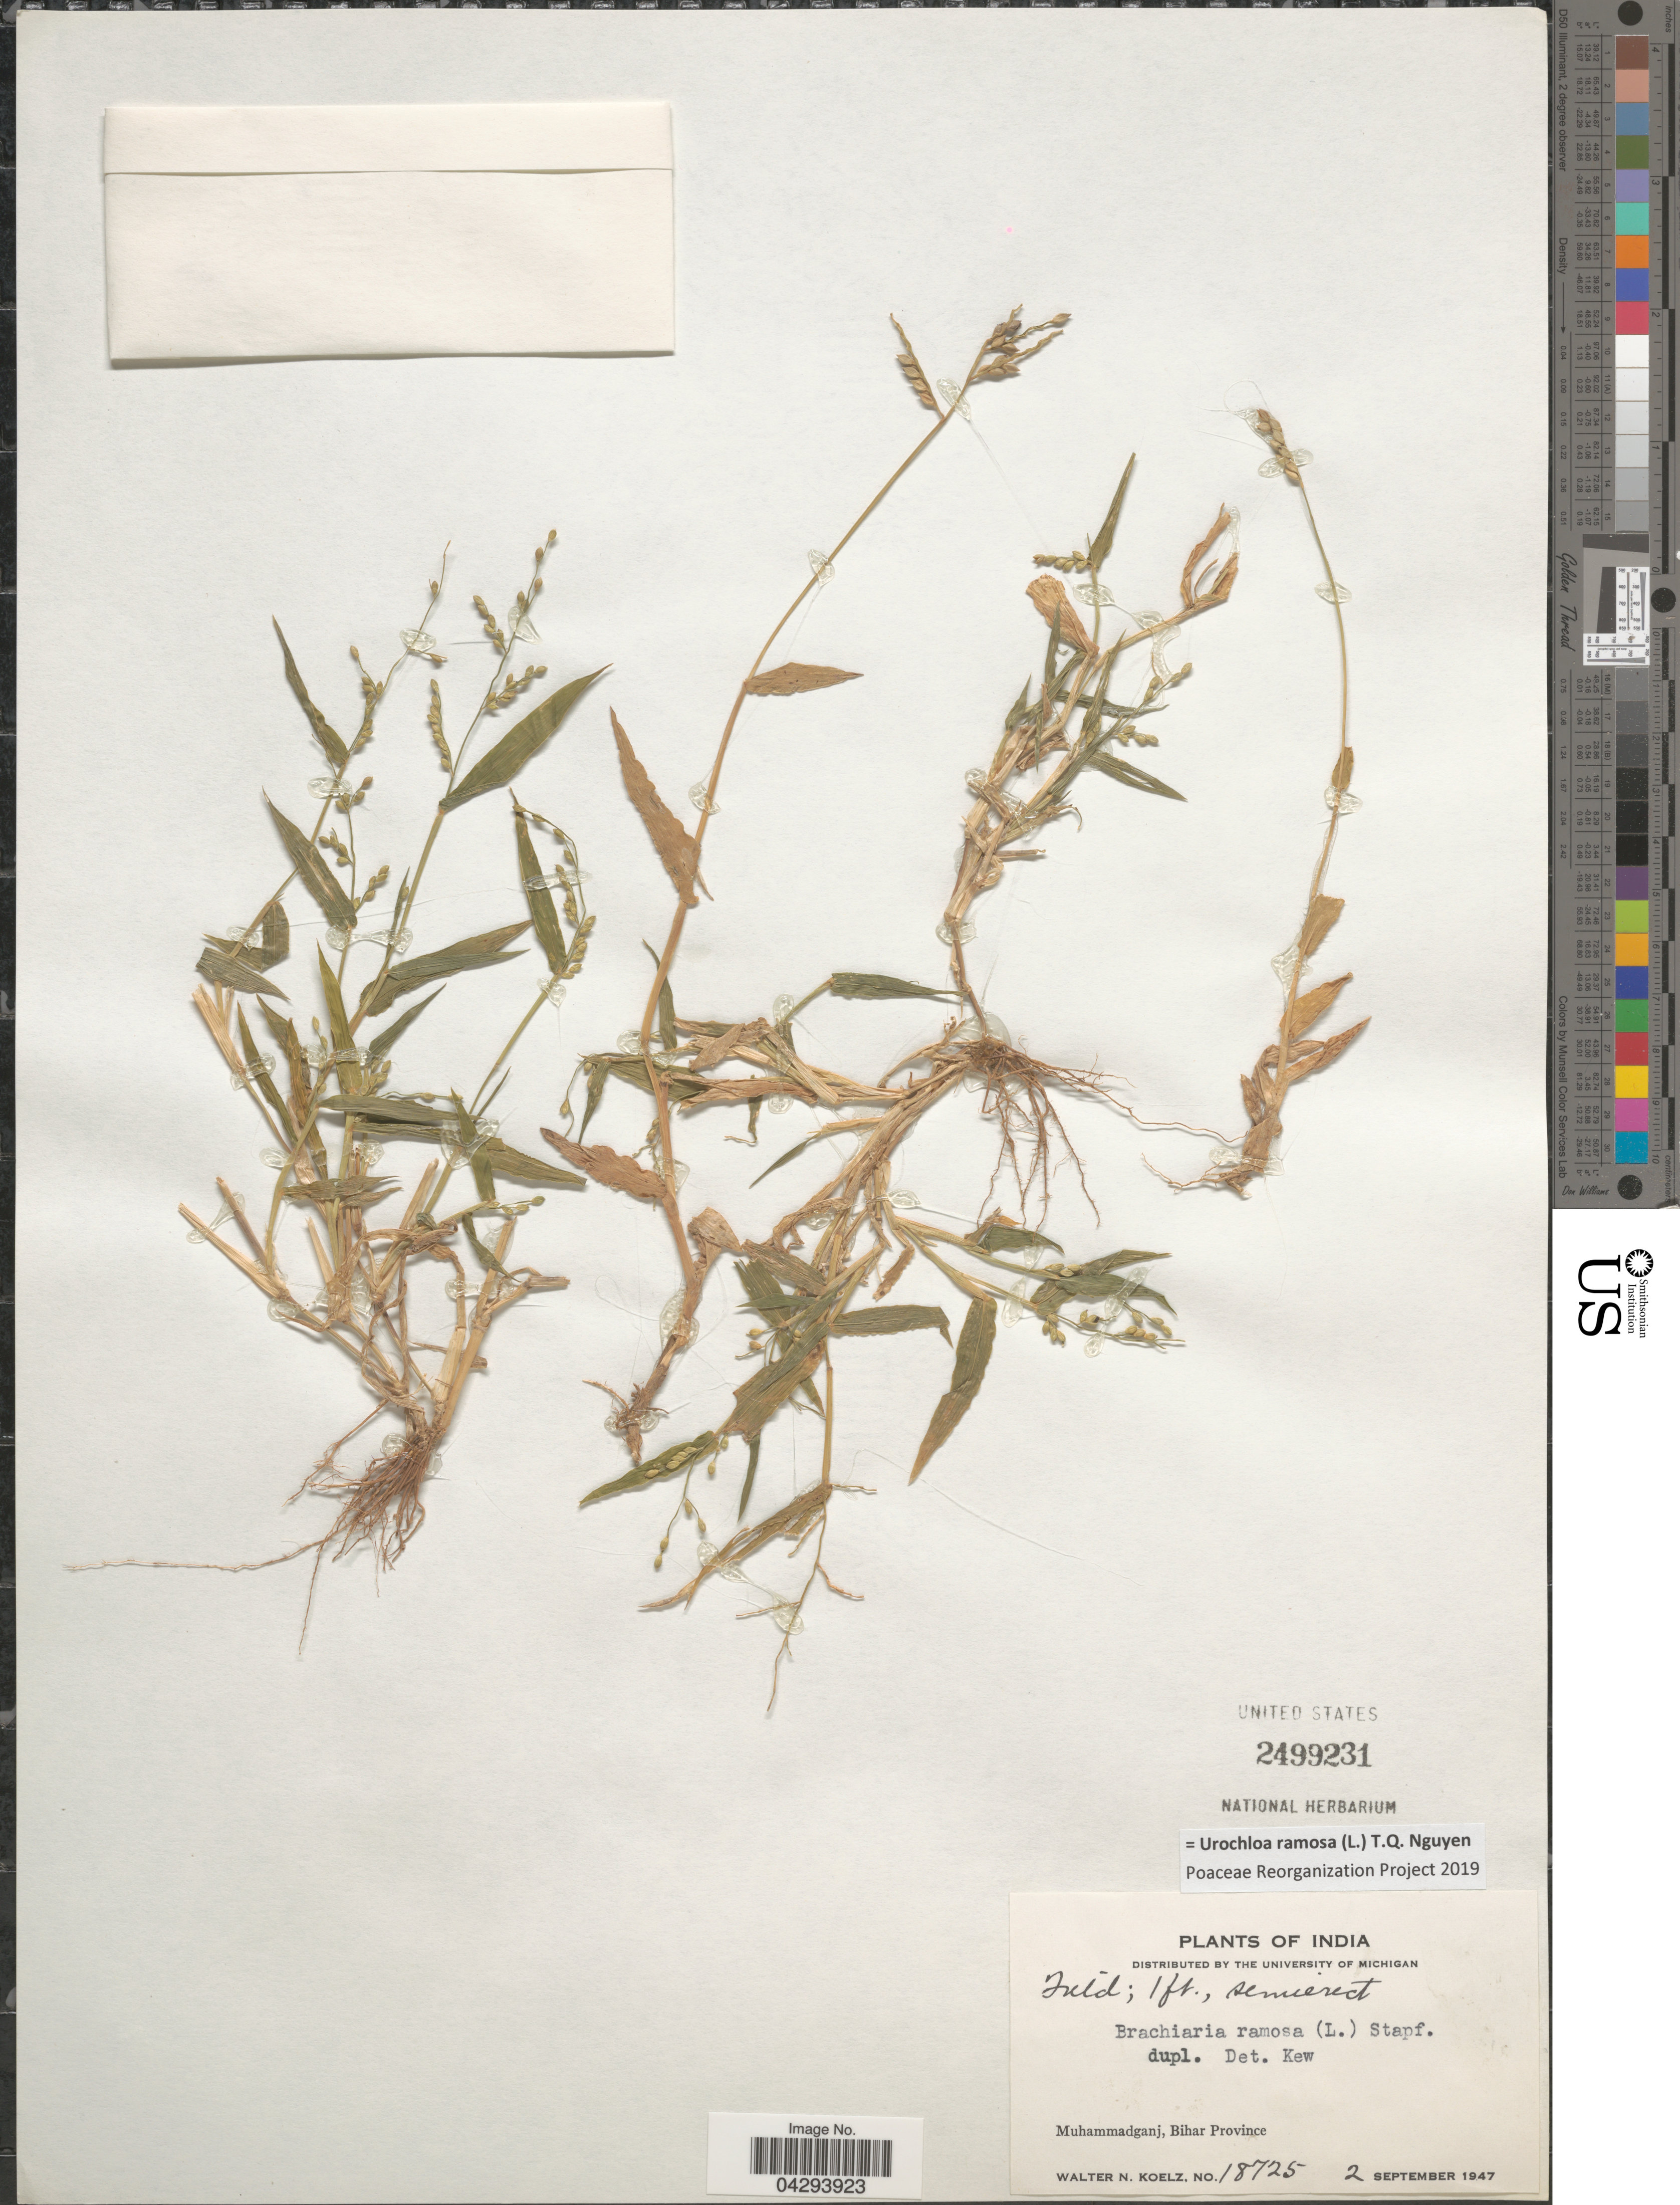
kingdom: Plantae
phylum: Tracheophyta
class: Liliopsida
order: Poales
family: Poaceae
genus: Urochloa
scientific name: Urochloa ramosa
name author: T.Q. Nguyen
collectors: W. N. Koelz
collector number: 18725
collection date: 1947-09-02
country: India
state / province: Bihar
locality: Muhammadganj.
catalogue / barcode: US 2499231